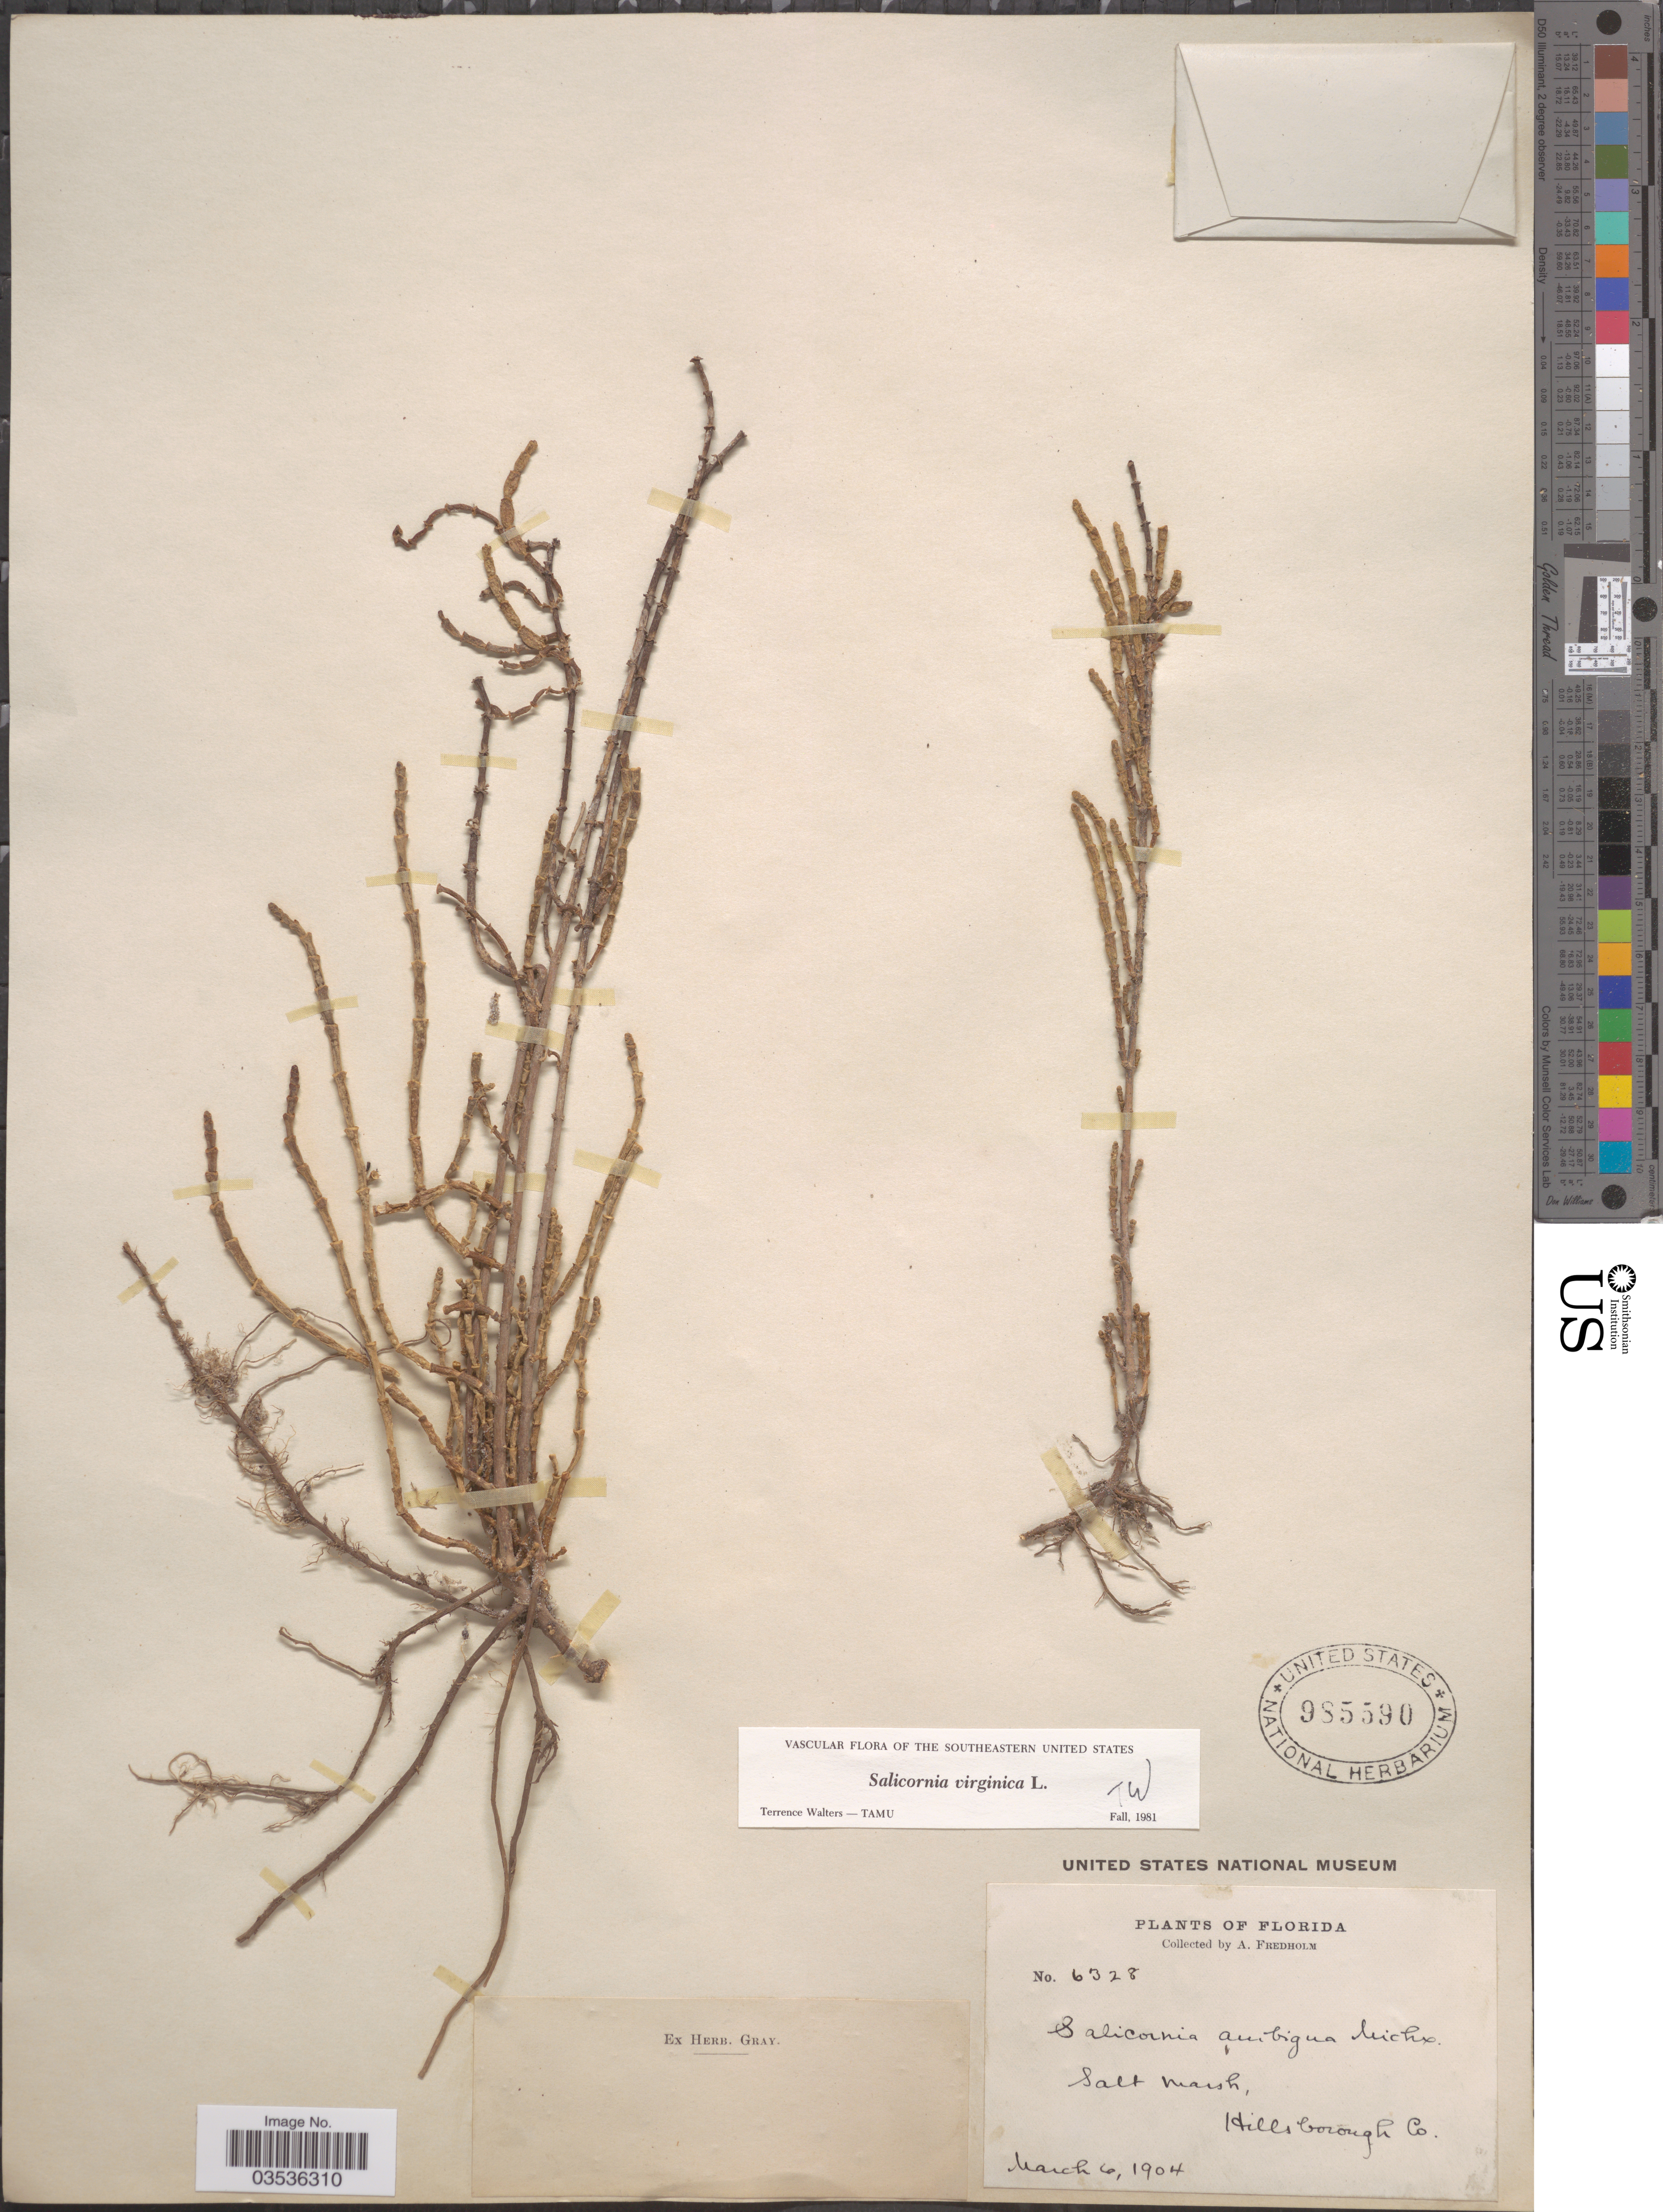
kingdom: Plantae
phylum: Tracheophyta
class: Magnoliopsida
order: Caryophyllales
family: Amaranthaceae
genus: Salicornia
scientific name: Salicornia ambigua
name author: Michx.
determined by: Strong, Mark T., (BOT), Smithsonian Institution - National Museum of Natural History (UNITED STATES)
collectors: A. Fredholm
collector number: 6328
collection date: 1904-03-06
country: United States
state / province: Florida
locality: Salt marsh, Hillborough Co.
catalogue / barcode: US 985590